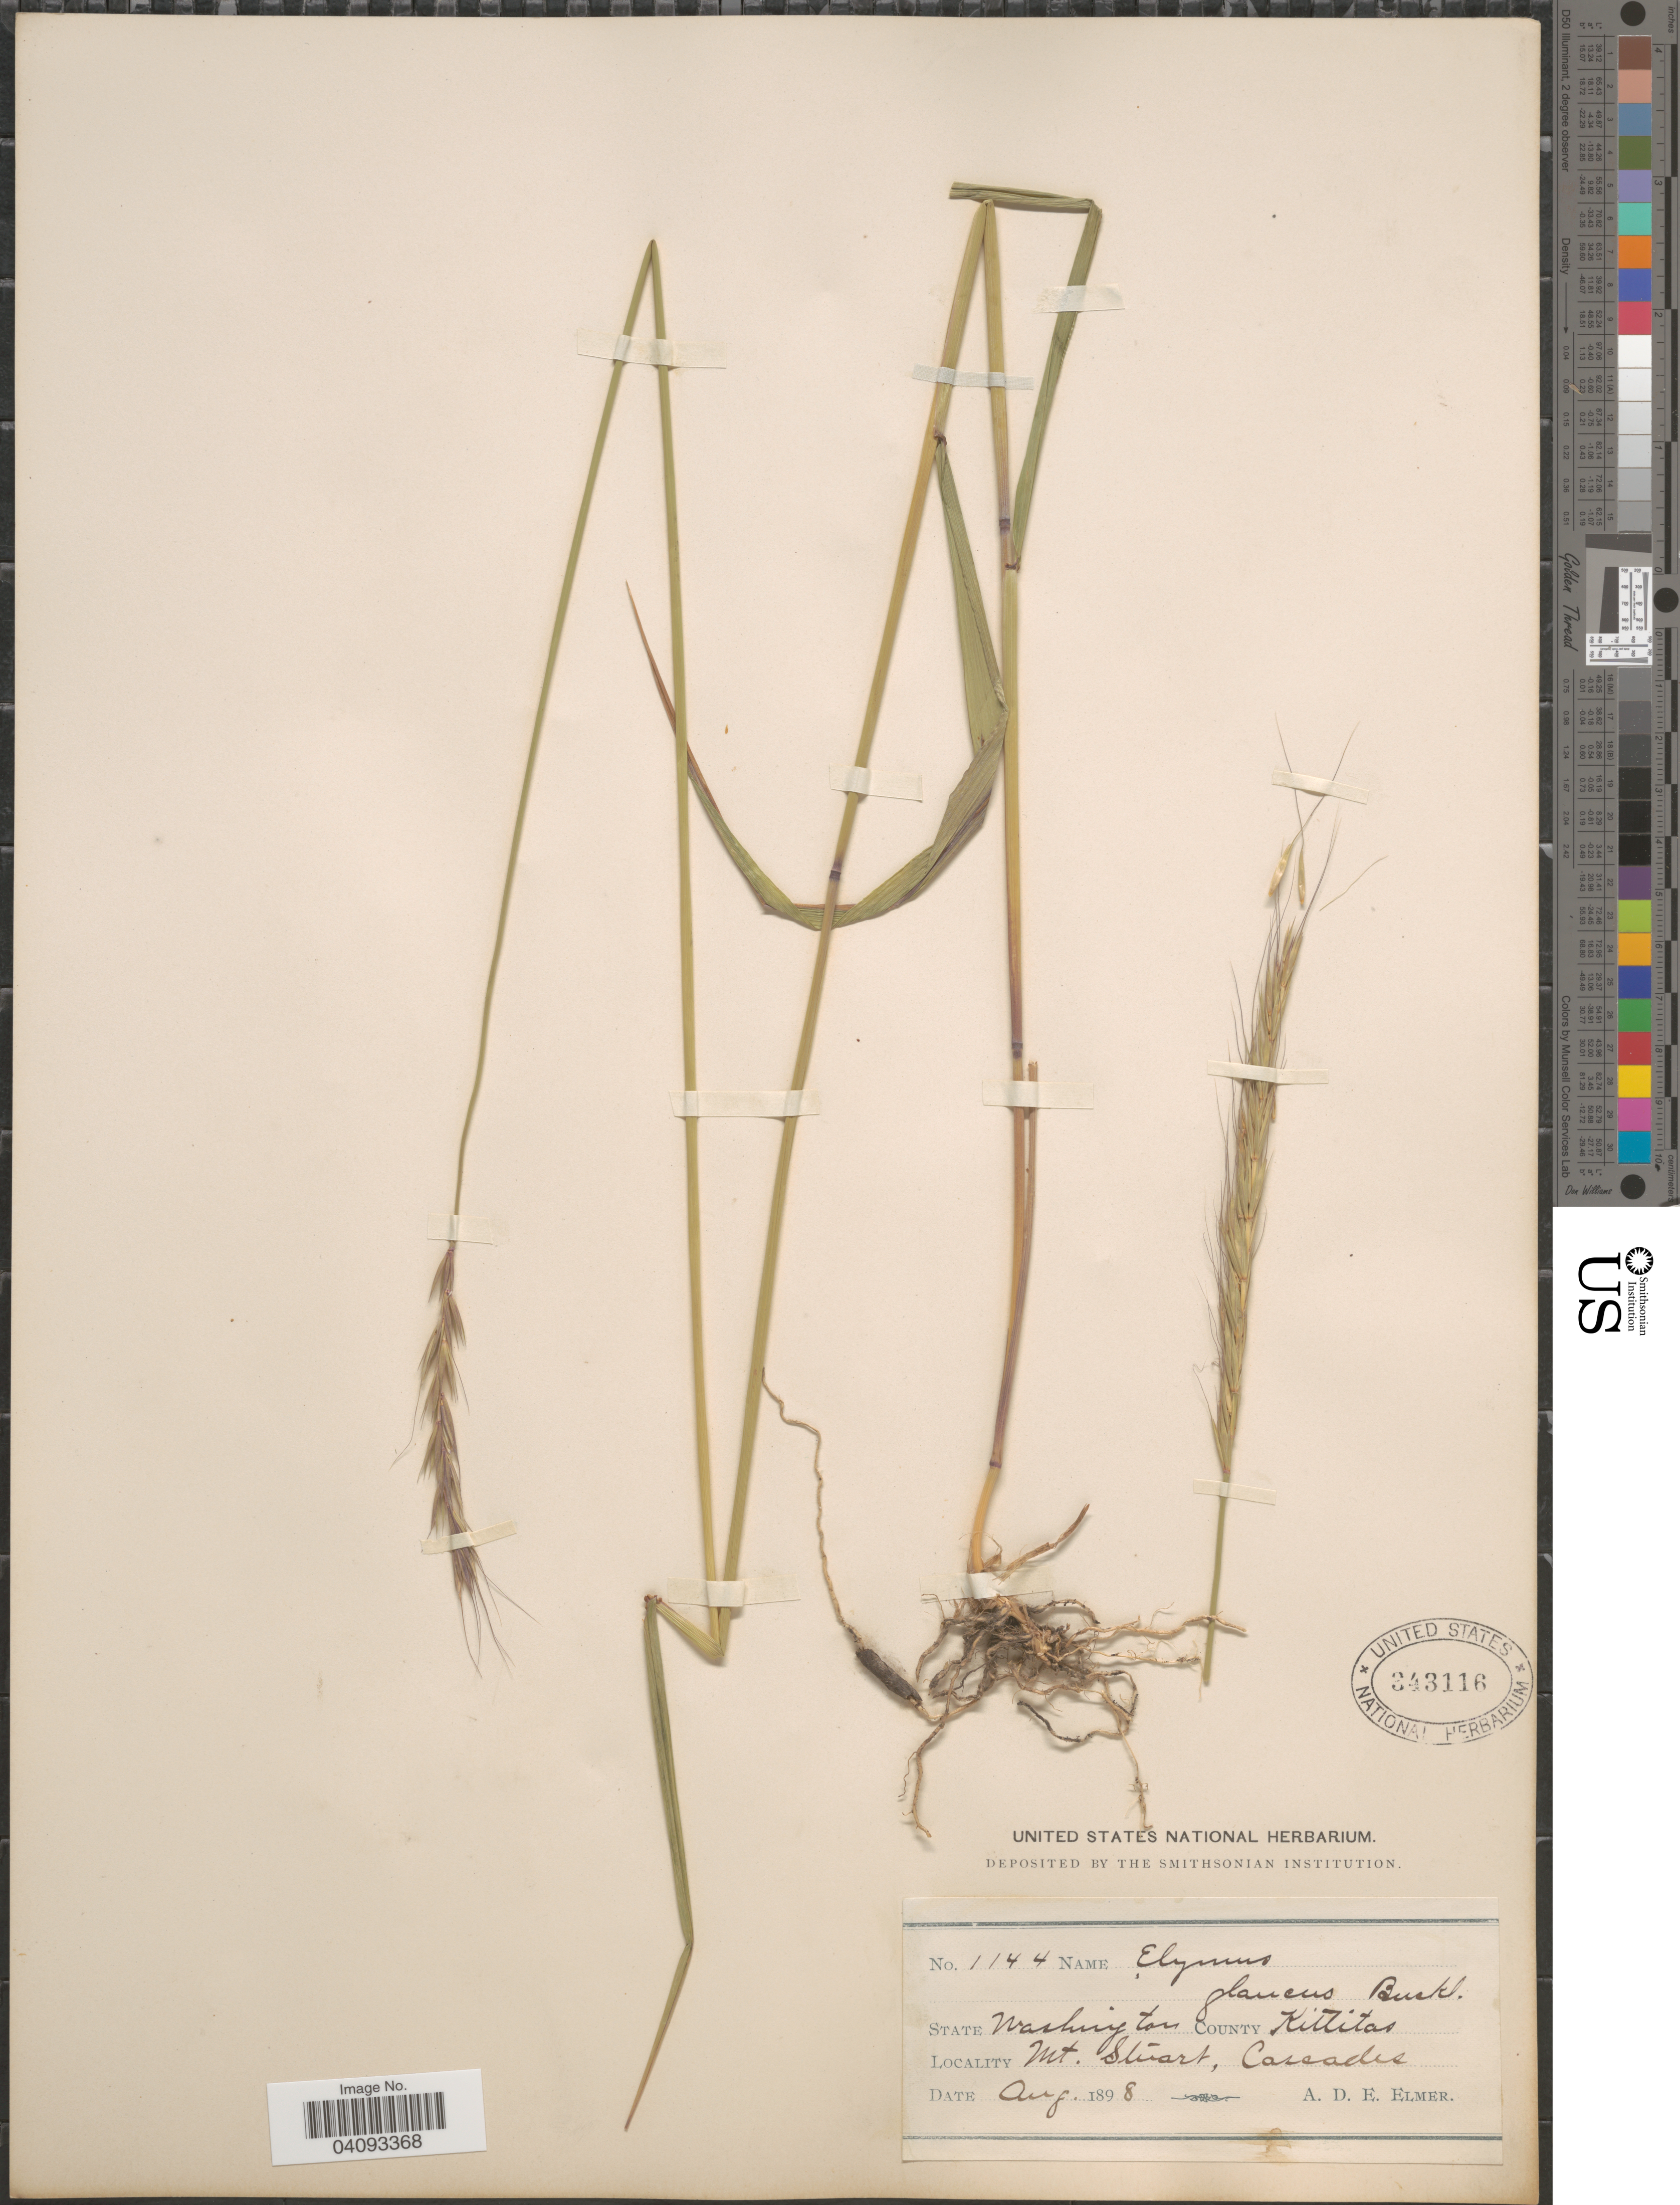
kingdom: Plantae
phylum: Tracheophyta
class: Liliopsida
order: Poales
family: Poaceae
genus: Elymus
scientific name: Elymus glaucus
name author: Buckley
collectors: A. D. E. Elmer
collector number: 1144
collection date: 1898-08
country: United States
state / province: Washington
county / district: Kittitas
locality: County Kittitas. Mt. Stuart, Cascades.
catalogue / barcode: US 343116